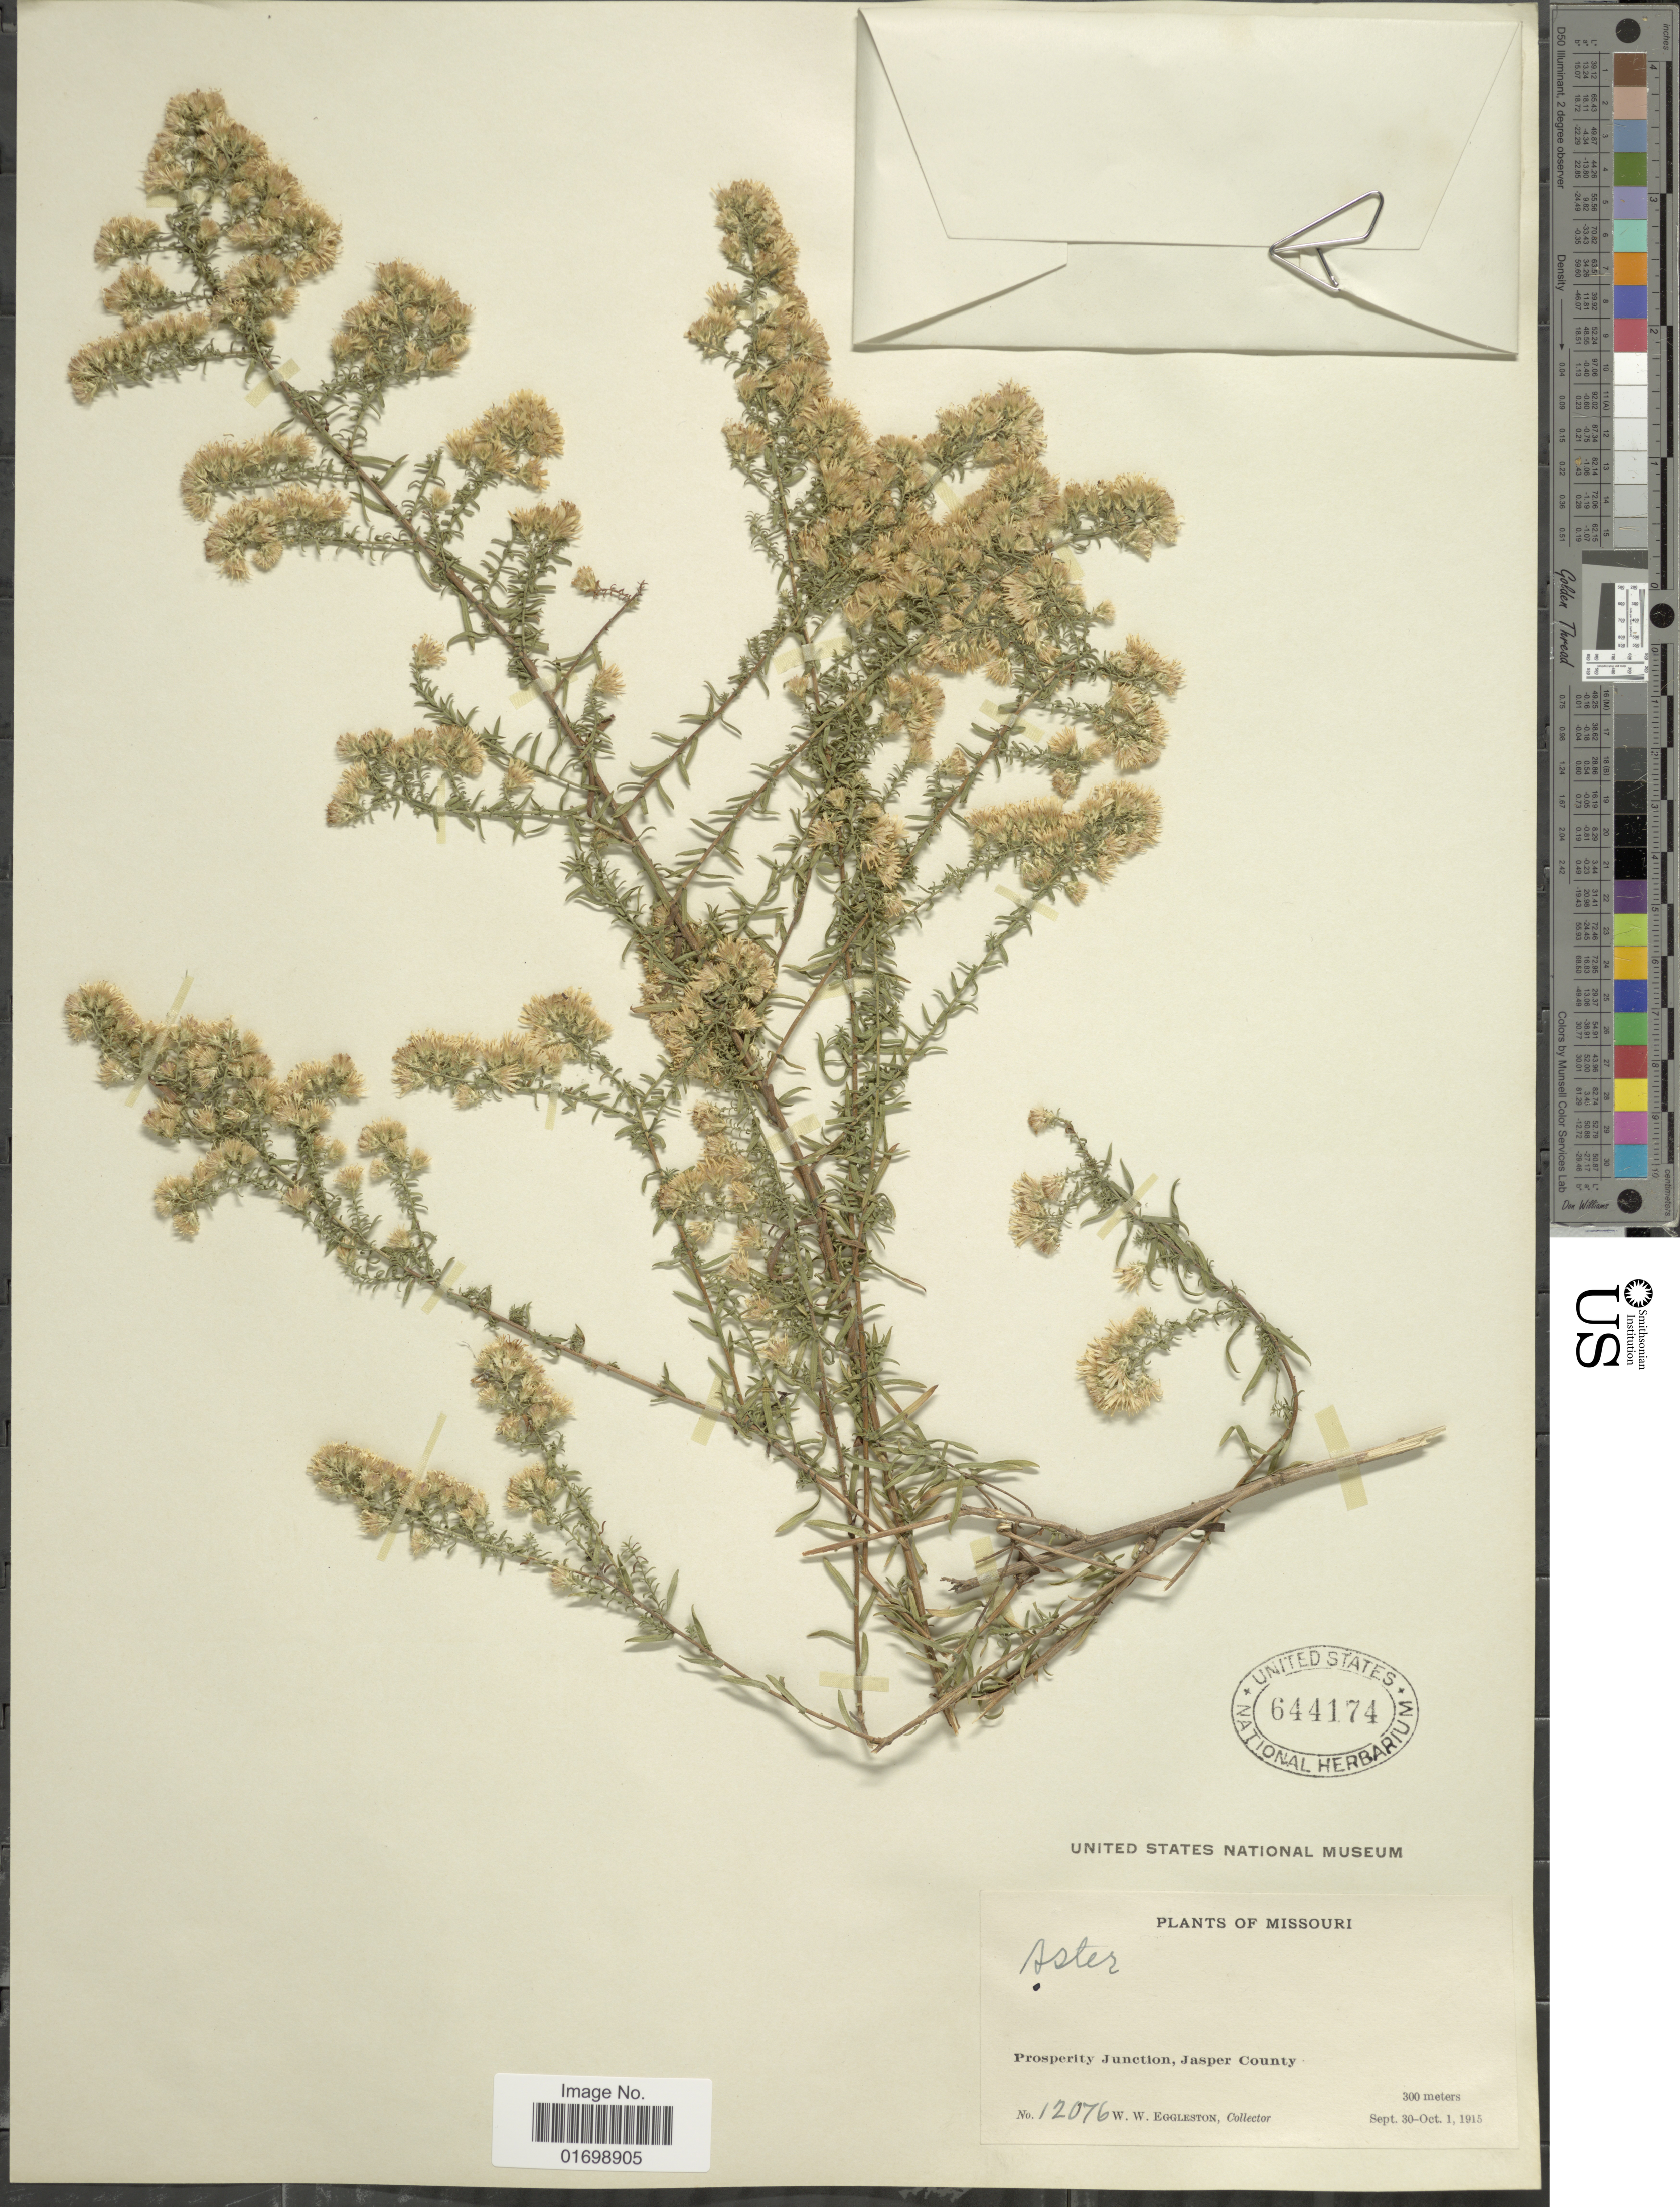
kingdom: Plantae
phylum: Tracheophyta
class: Magnoliopsida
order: Asterales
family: Asteraceae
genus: Symphyotrichum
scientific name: Symphyotrichum ericoides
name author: (L.) G.L. Nesom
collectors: W. W. Eggleston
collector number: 12076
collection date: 1915-09-30/1915-10-01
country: United States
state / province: Missouri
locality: Prosperity Junction, Jasper County.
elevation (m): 300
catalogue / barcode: US 644174